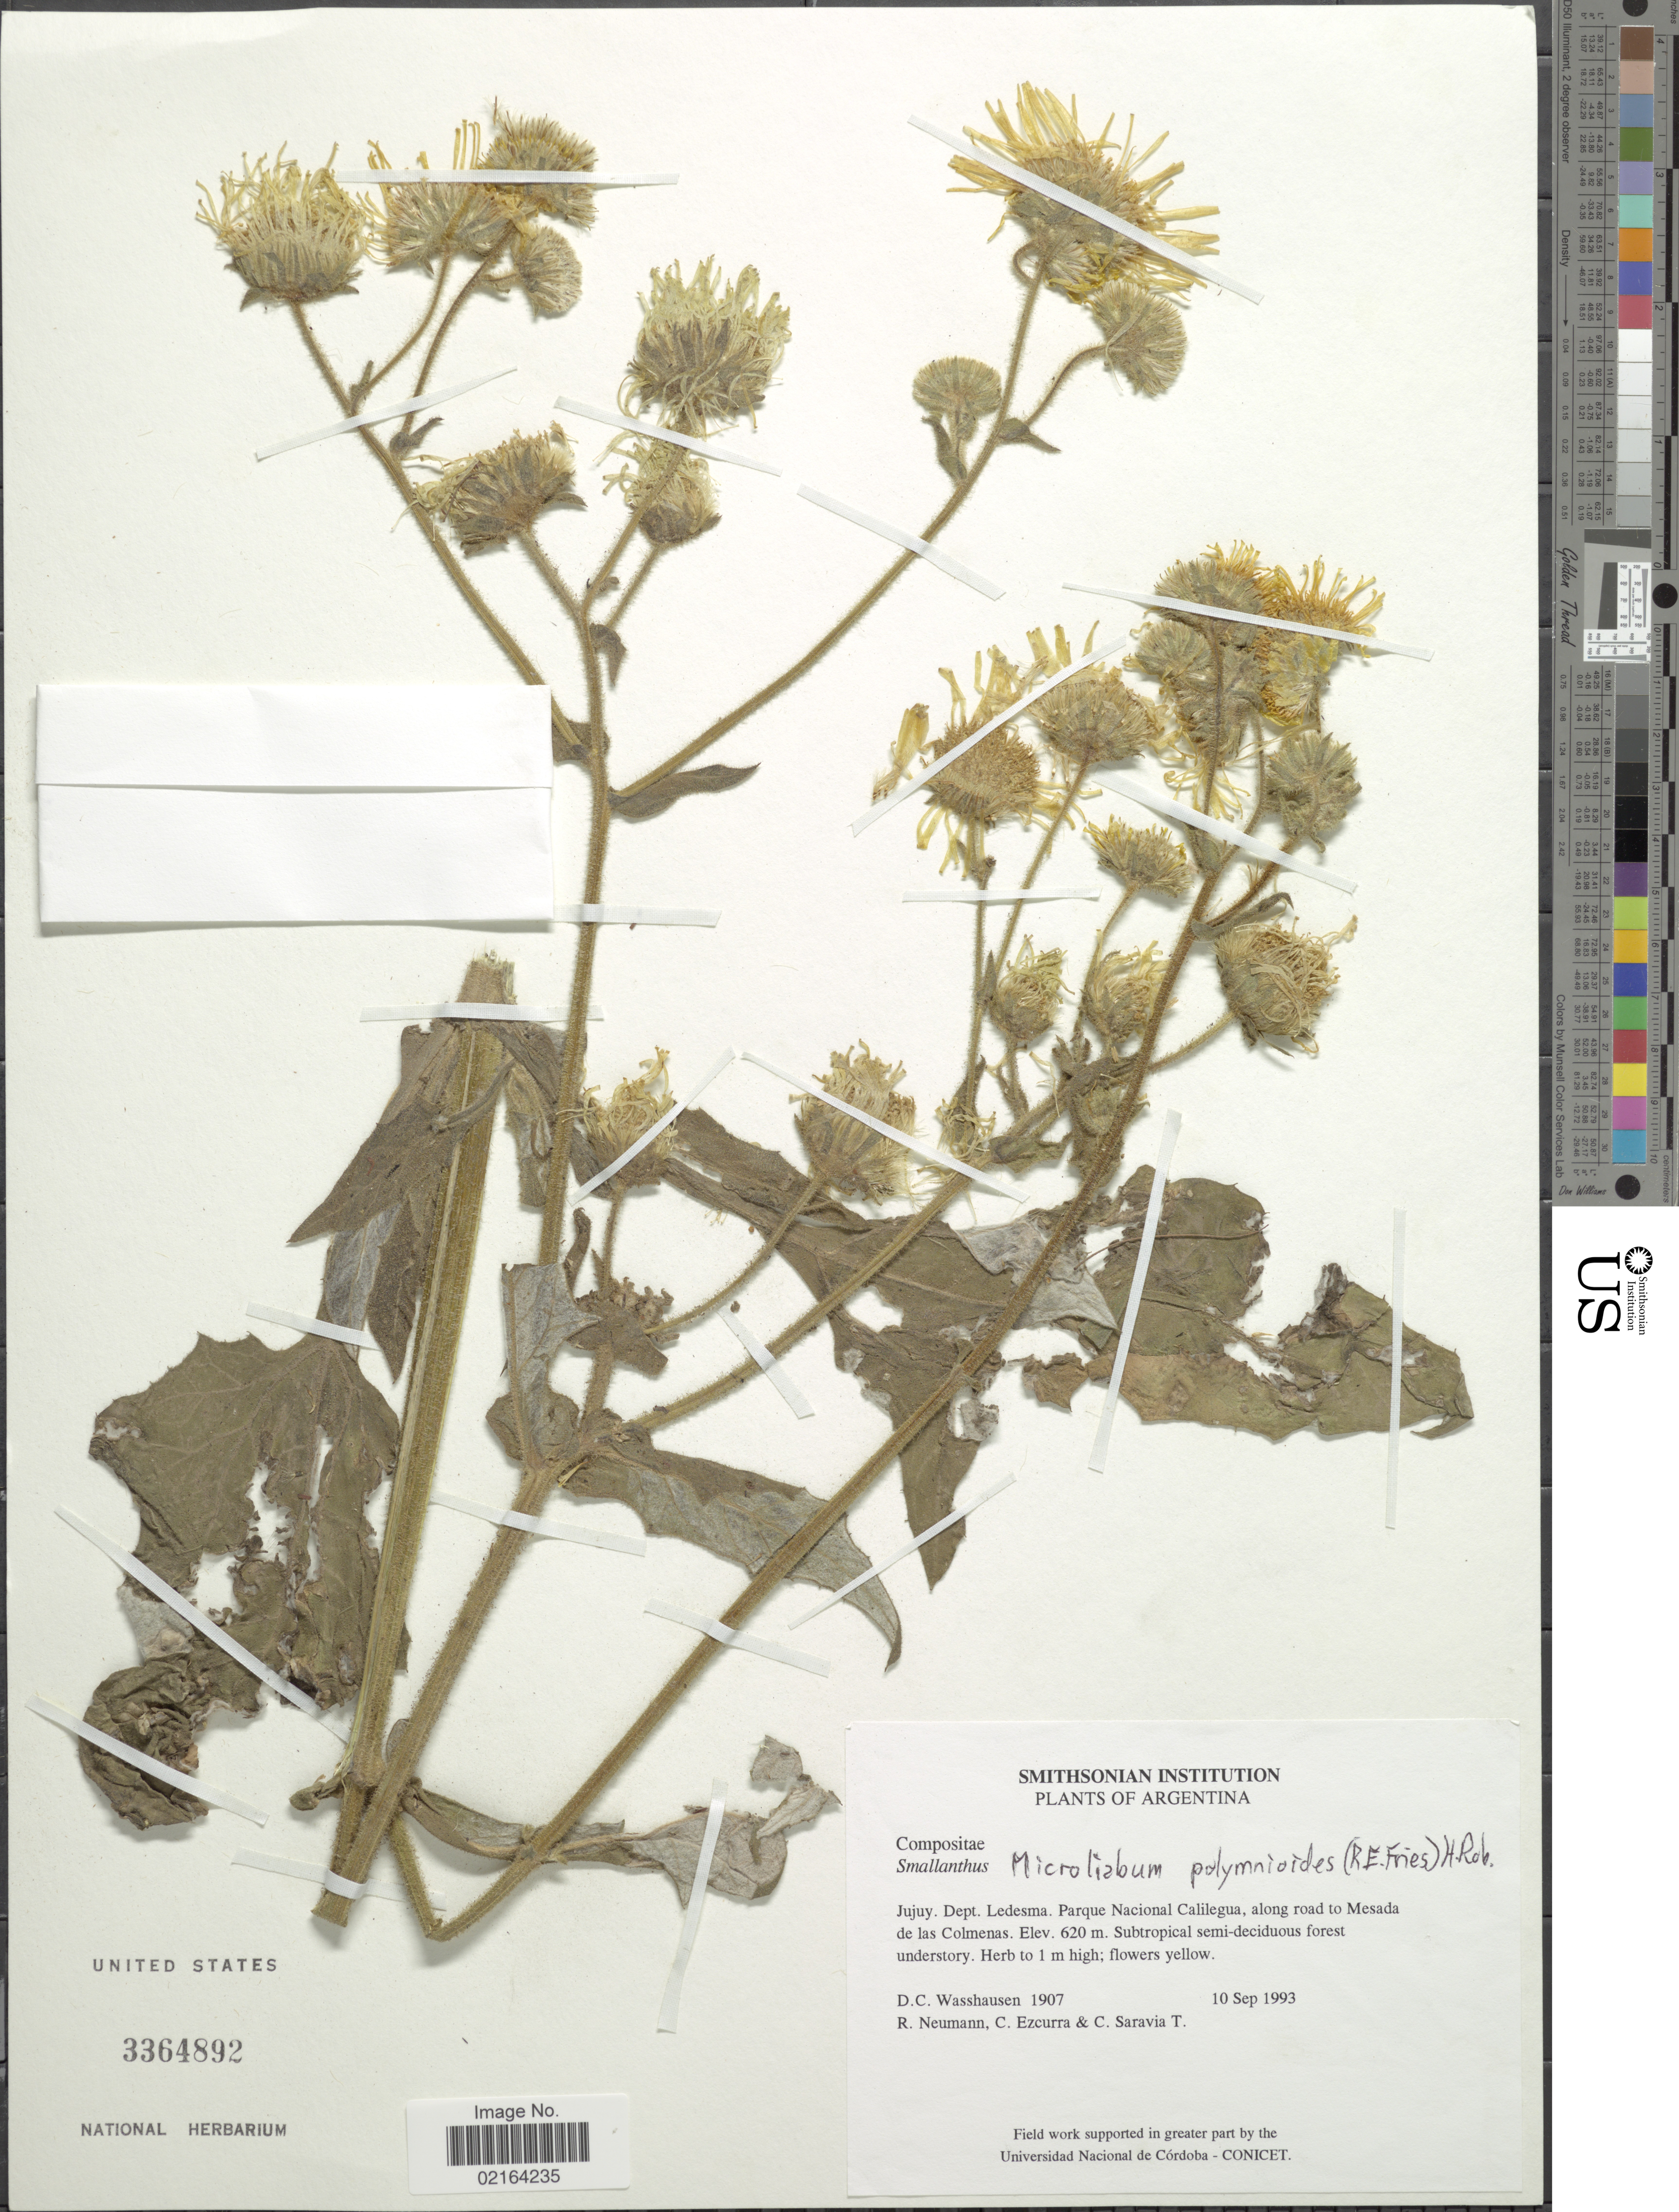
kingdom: Plantae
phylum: Tracheophyta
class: Magnoliopsida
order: Asterales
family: Asteraceae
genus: Microliabum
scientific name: Microliabum polymnioides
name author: (R.E. Fr.) H. Rob.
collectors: D. C. Wasshausen, R. Neumann, C. Ezcurra & C. Saravia T.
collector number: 1907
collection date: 1993-09-10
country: Argentina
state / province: Jujuy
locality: Jujuy, Dept. Ledesma, Parque Nacional Calilegua, along road to Mesada de las Colmenas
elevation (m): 620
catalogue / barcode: US 3364892